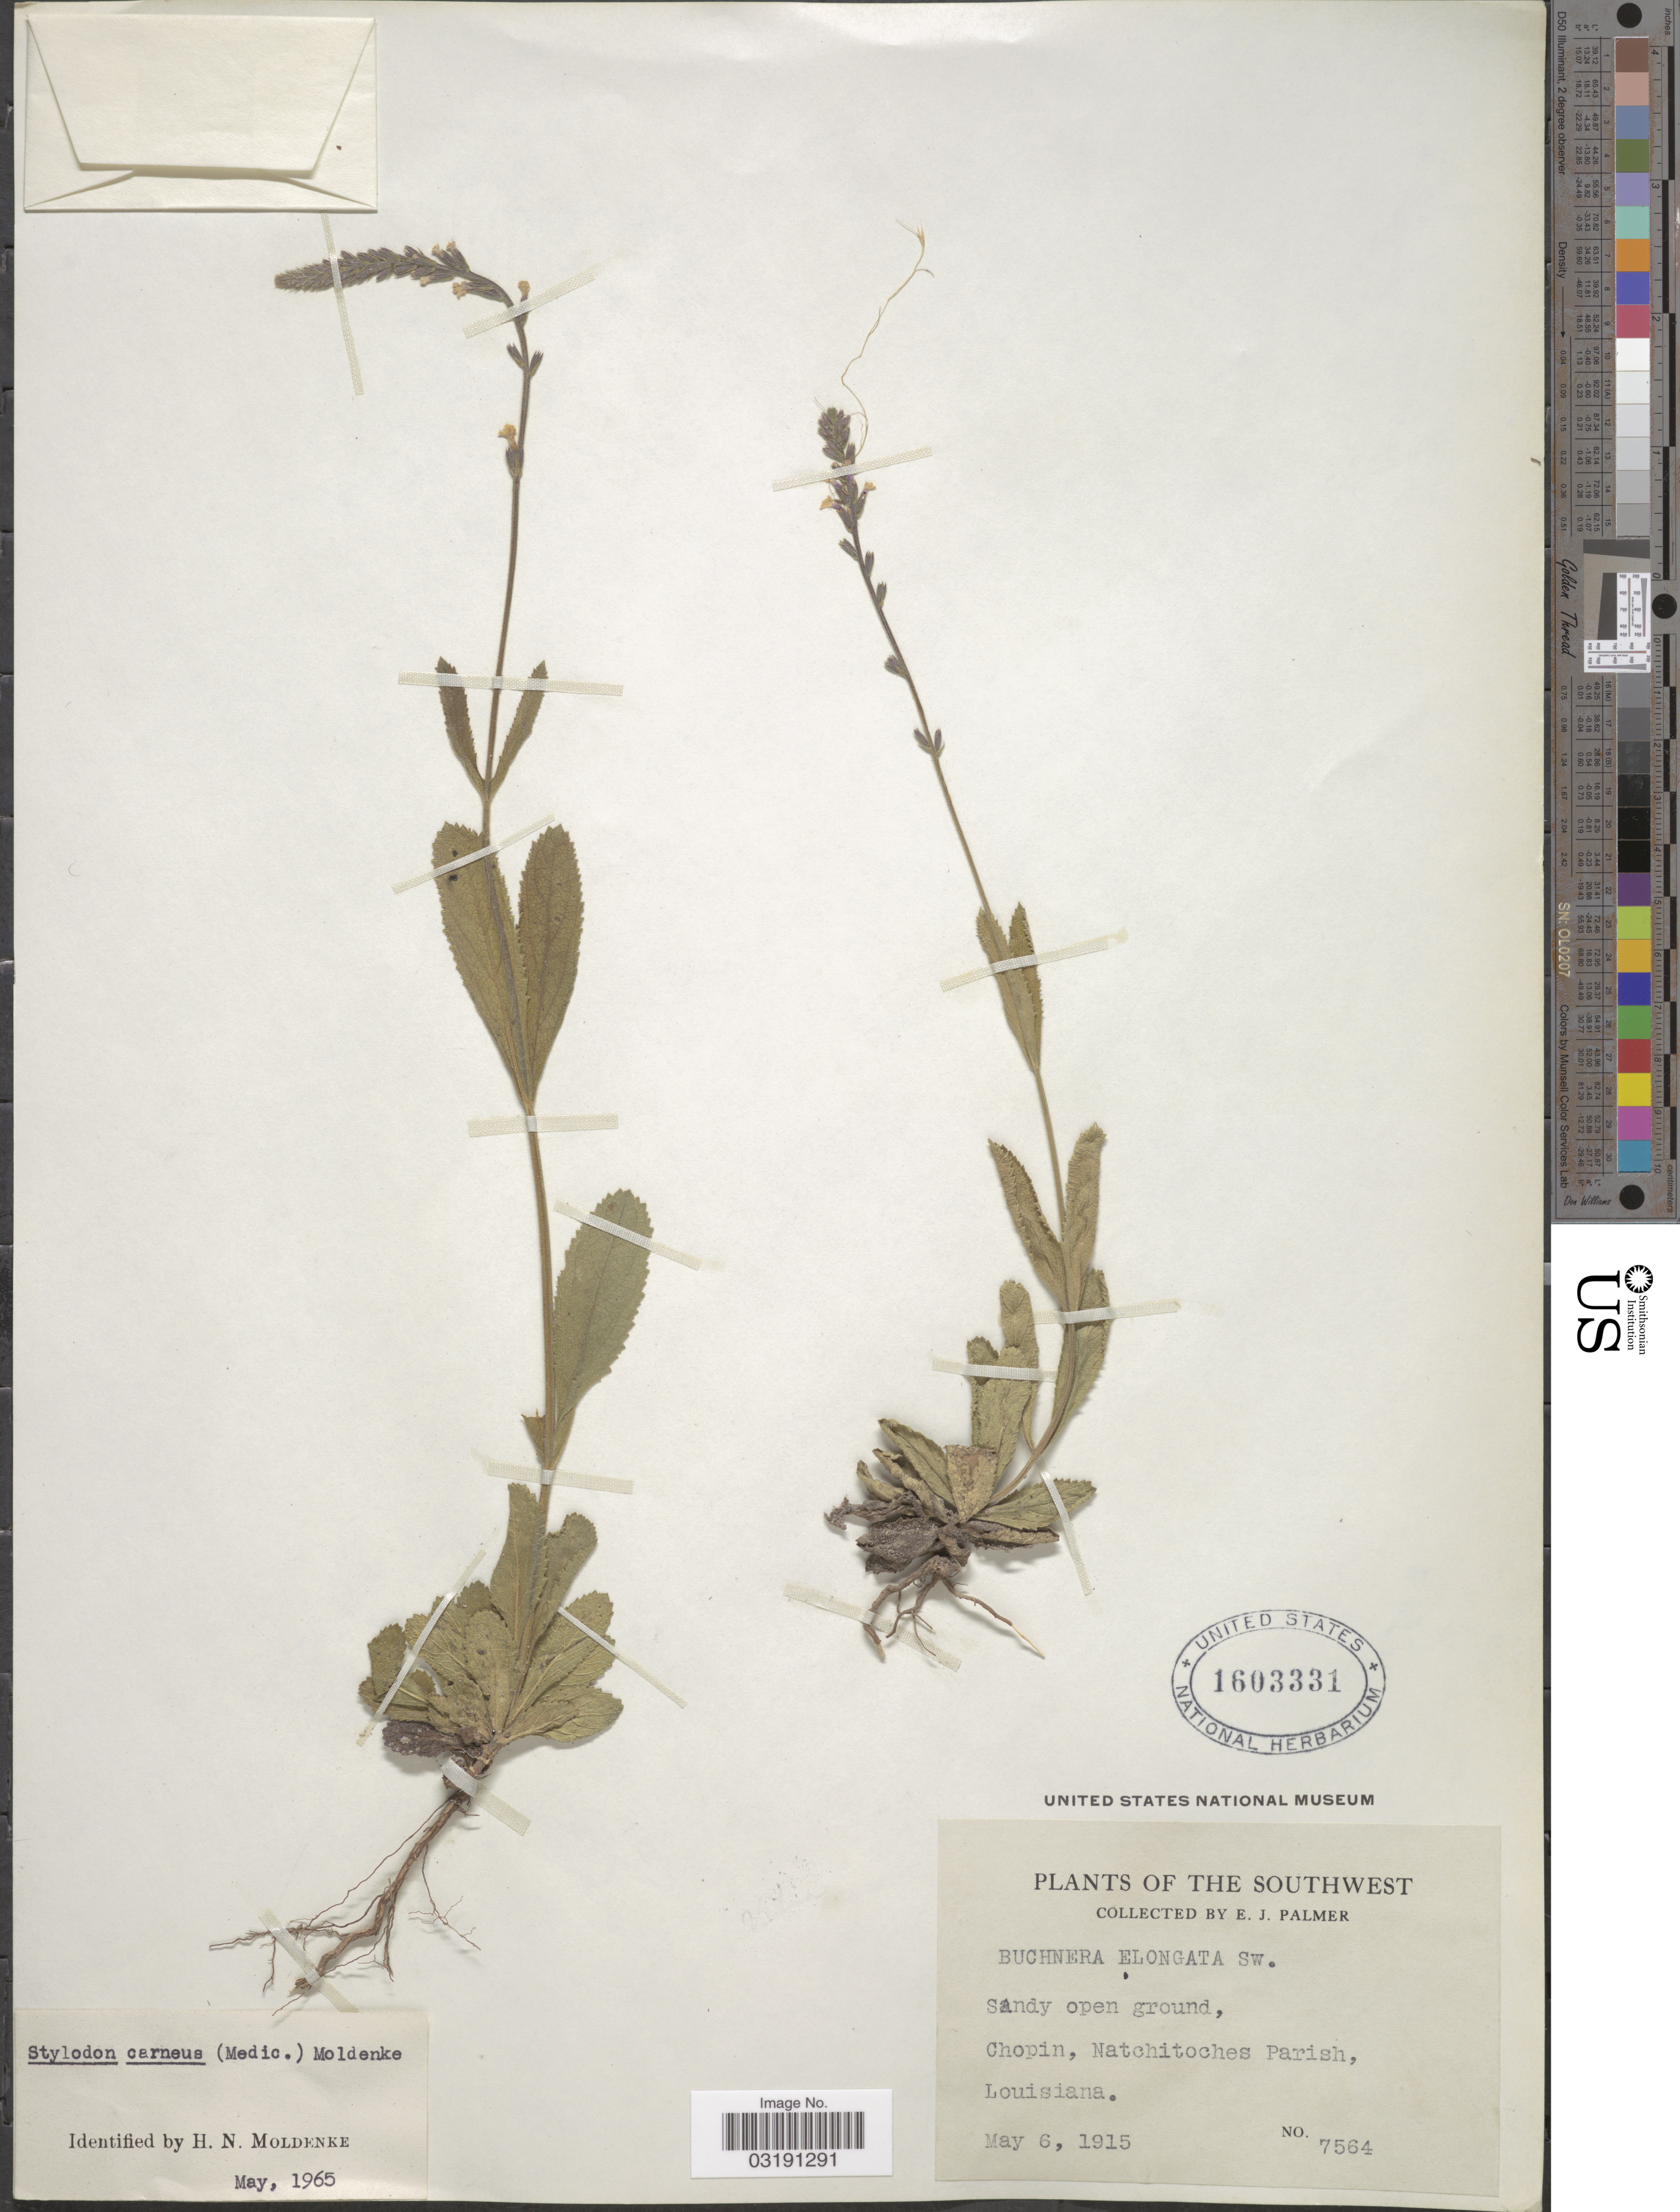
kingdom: Plantae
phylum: Tracheophyta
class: Magnoliopsida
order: Lamiales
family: Verbenaceae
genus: Verbena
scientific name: Verbena carnea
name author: Medik.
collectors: E. J. Palmer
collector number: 7564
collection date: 1915-05-06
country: United States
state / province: Louisiana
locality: The Southwest. Chopin, Natchitoches Parish.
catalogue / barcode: US 1603331